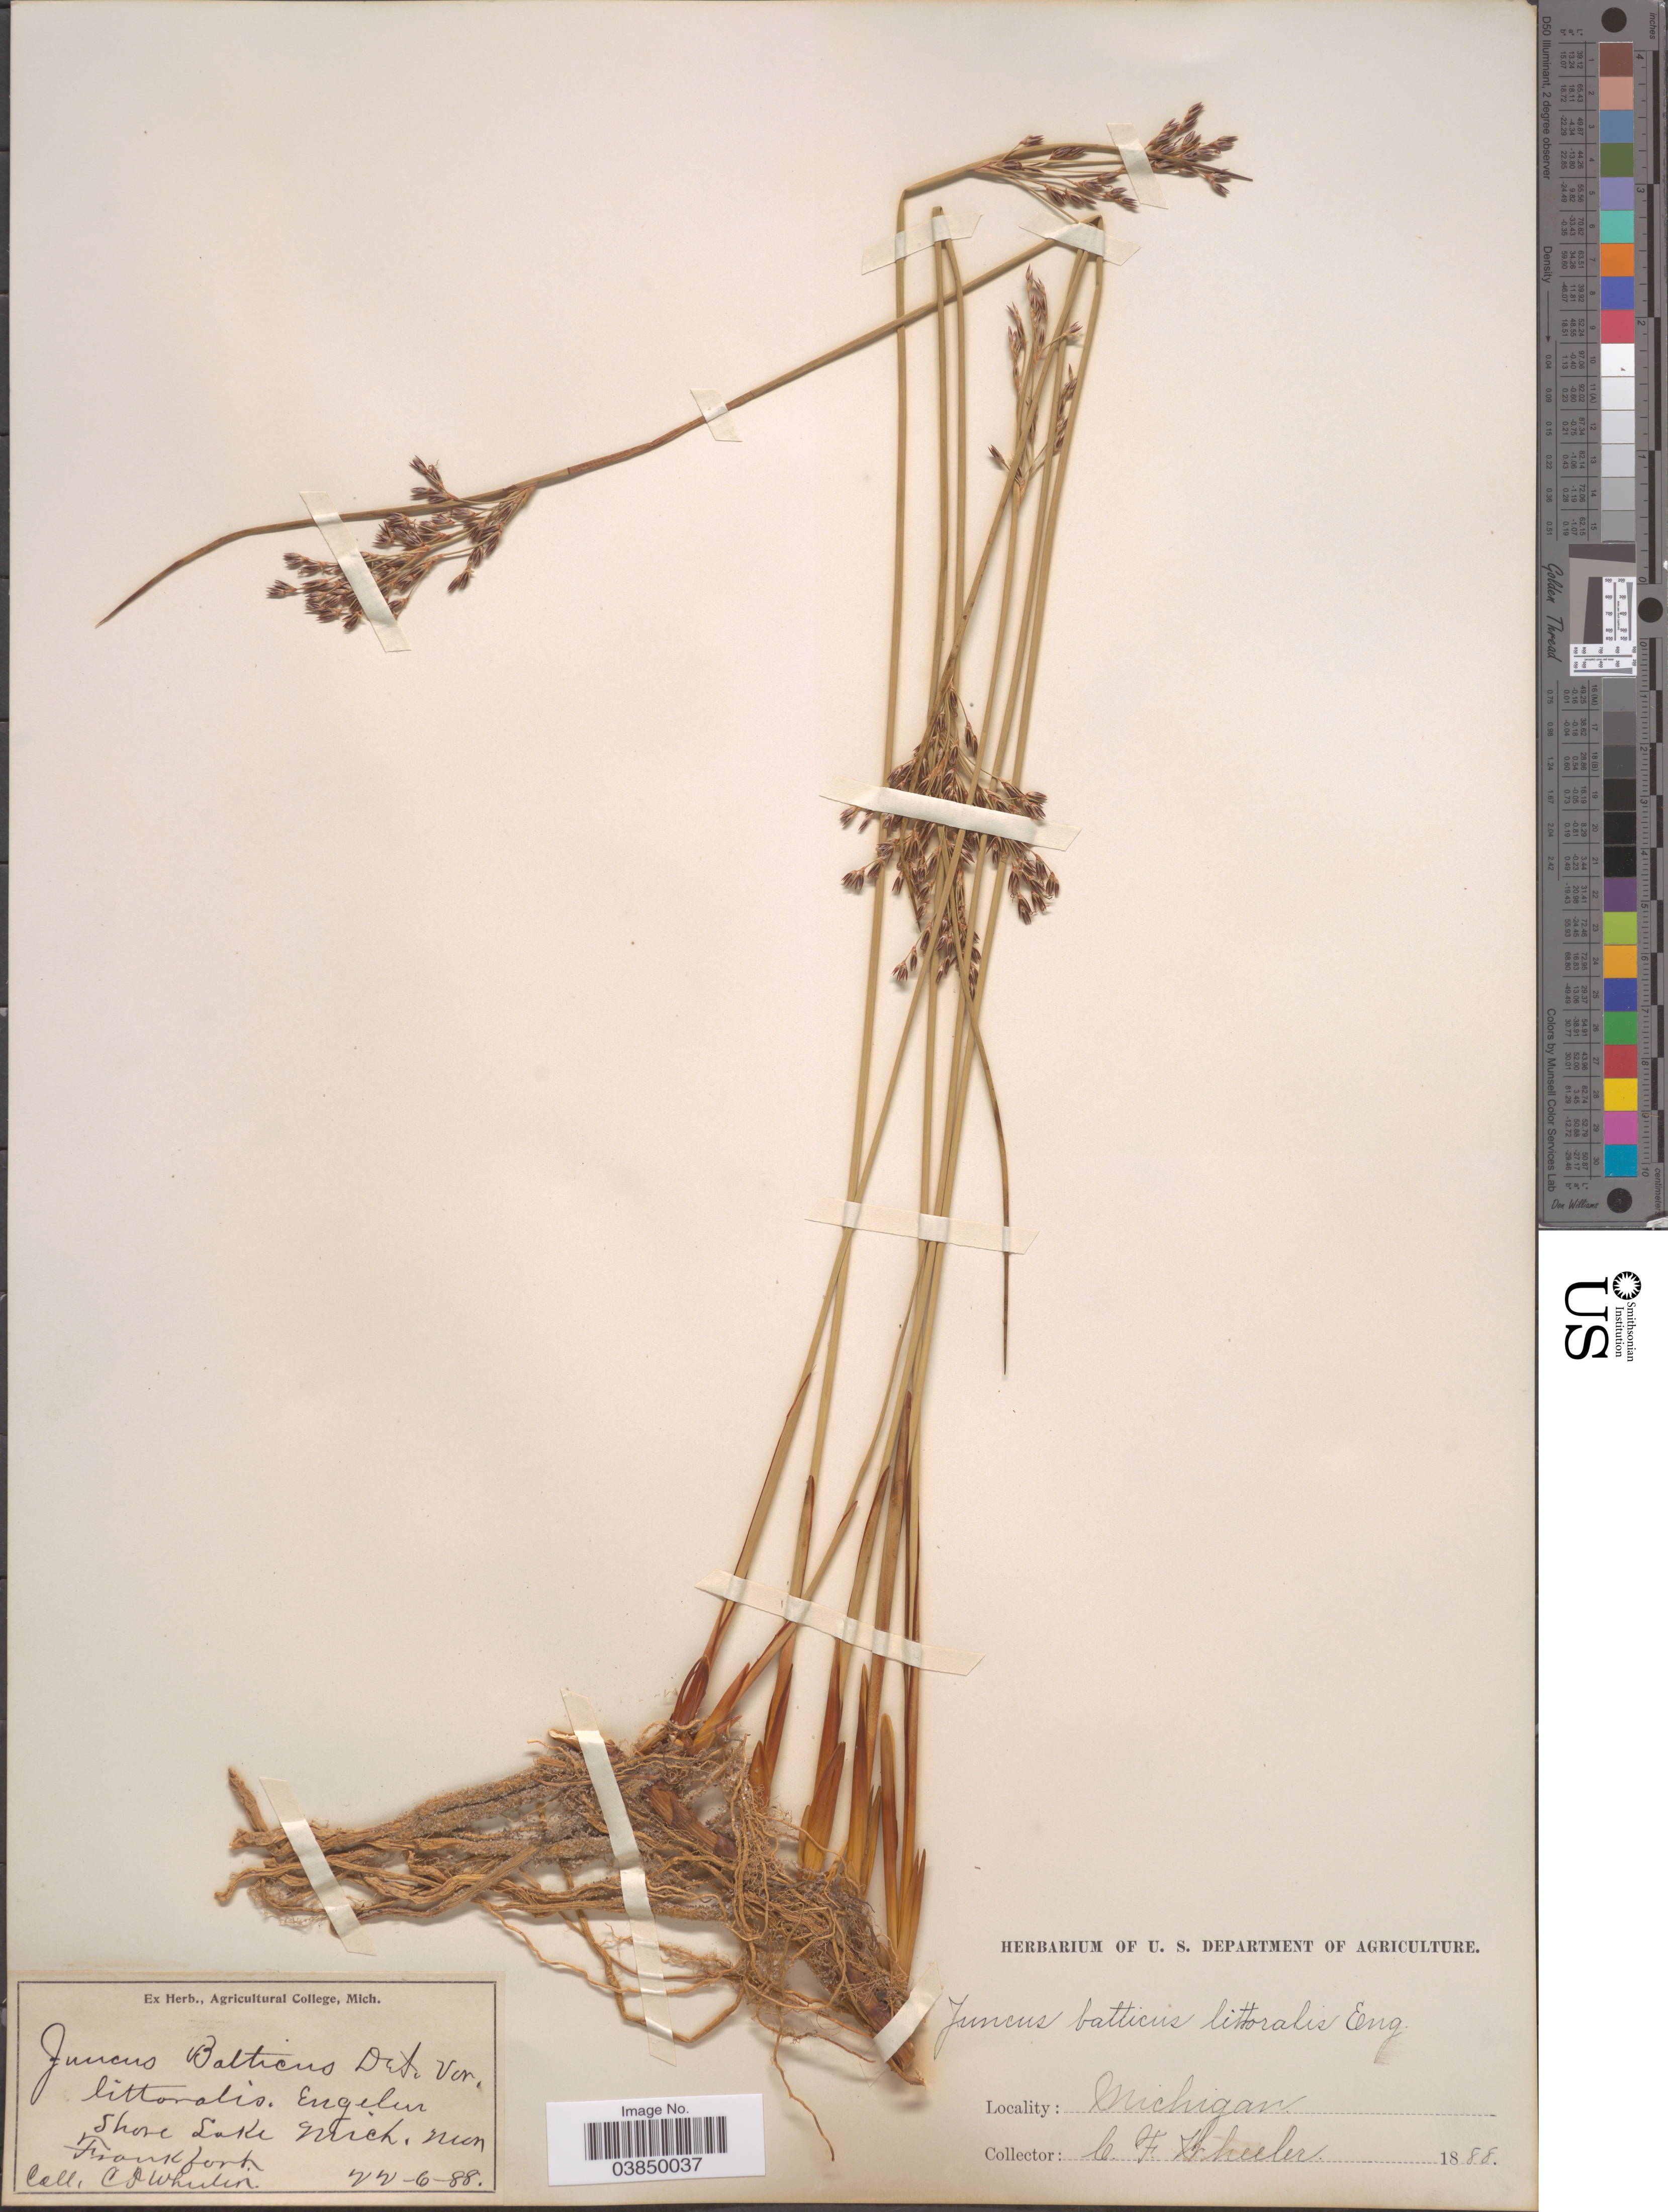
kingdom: Plantae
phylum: Tracheophyta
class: Liliopsida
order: Poales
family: Juncaceae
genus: Juncus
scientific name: Juncus balticus var. littoralis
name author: Engelm.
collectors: C. Wheeler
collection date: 1888-06-22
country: United States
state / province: Michigan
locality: Shore Lake near Frankfort.